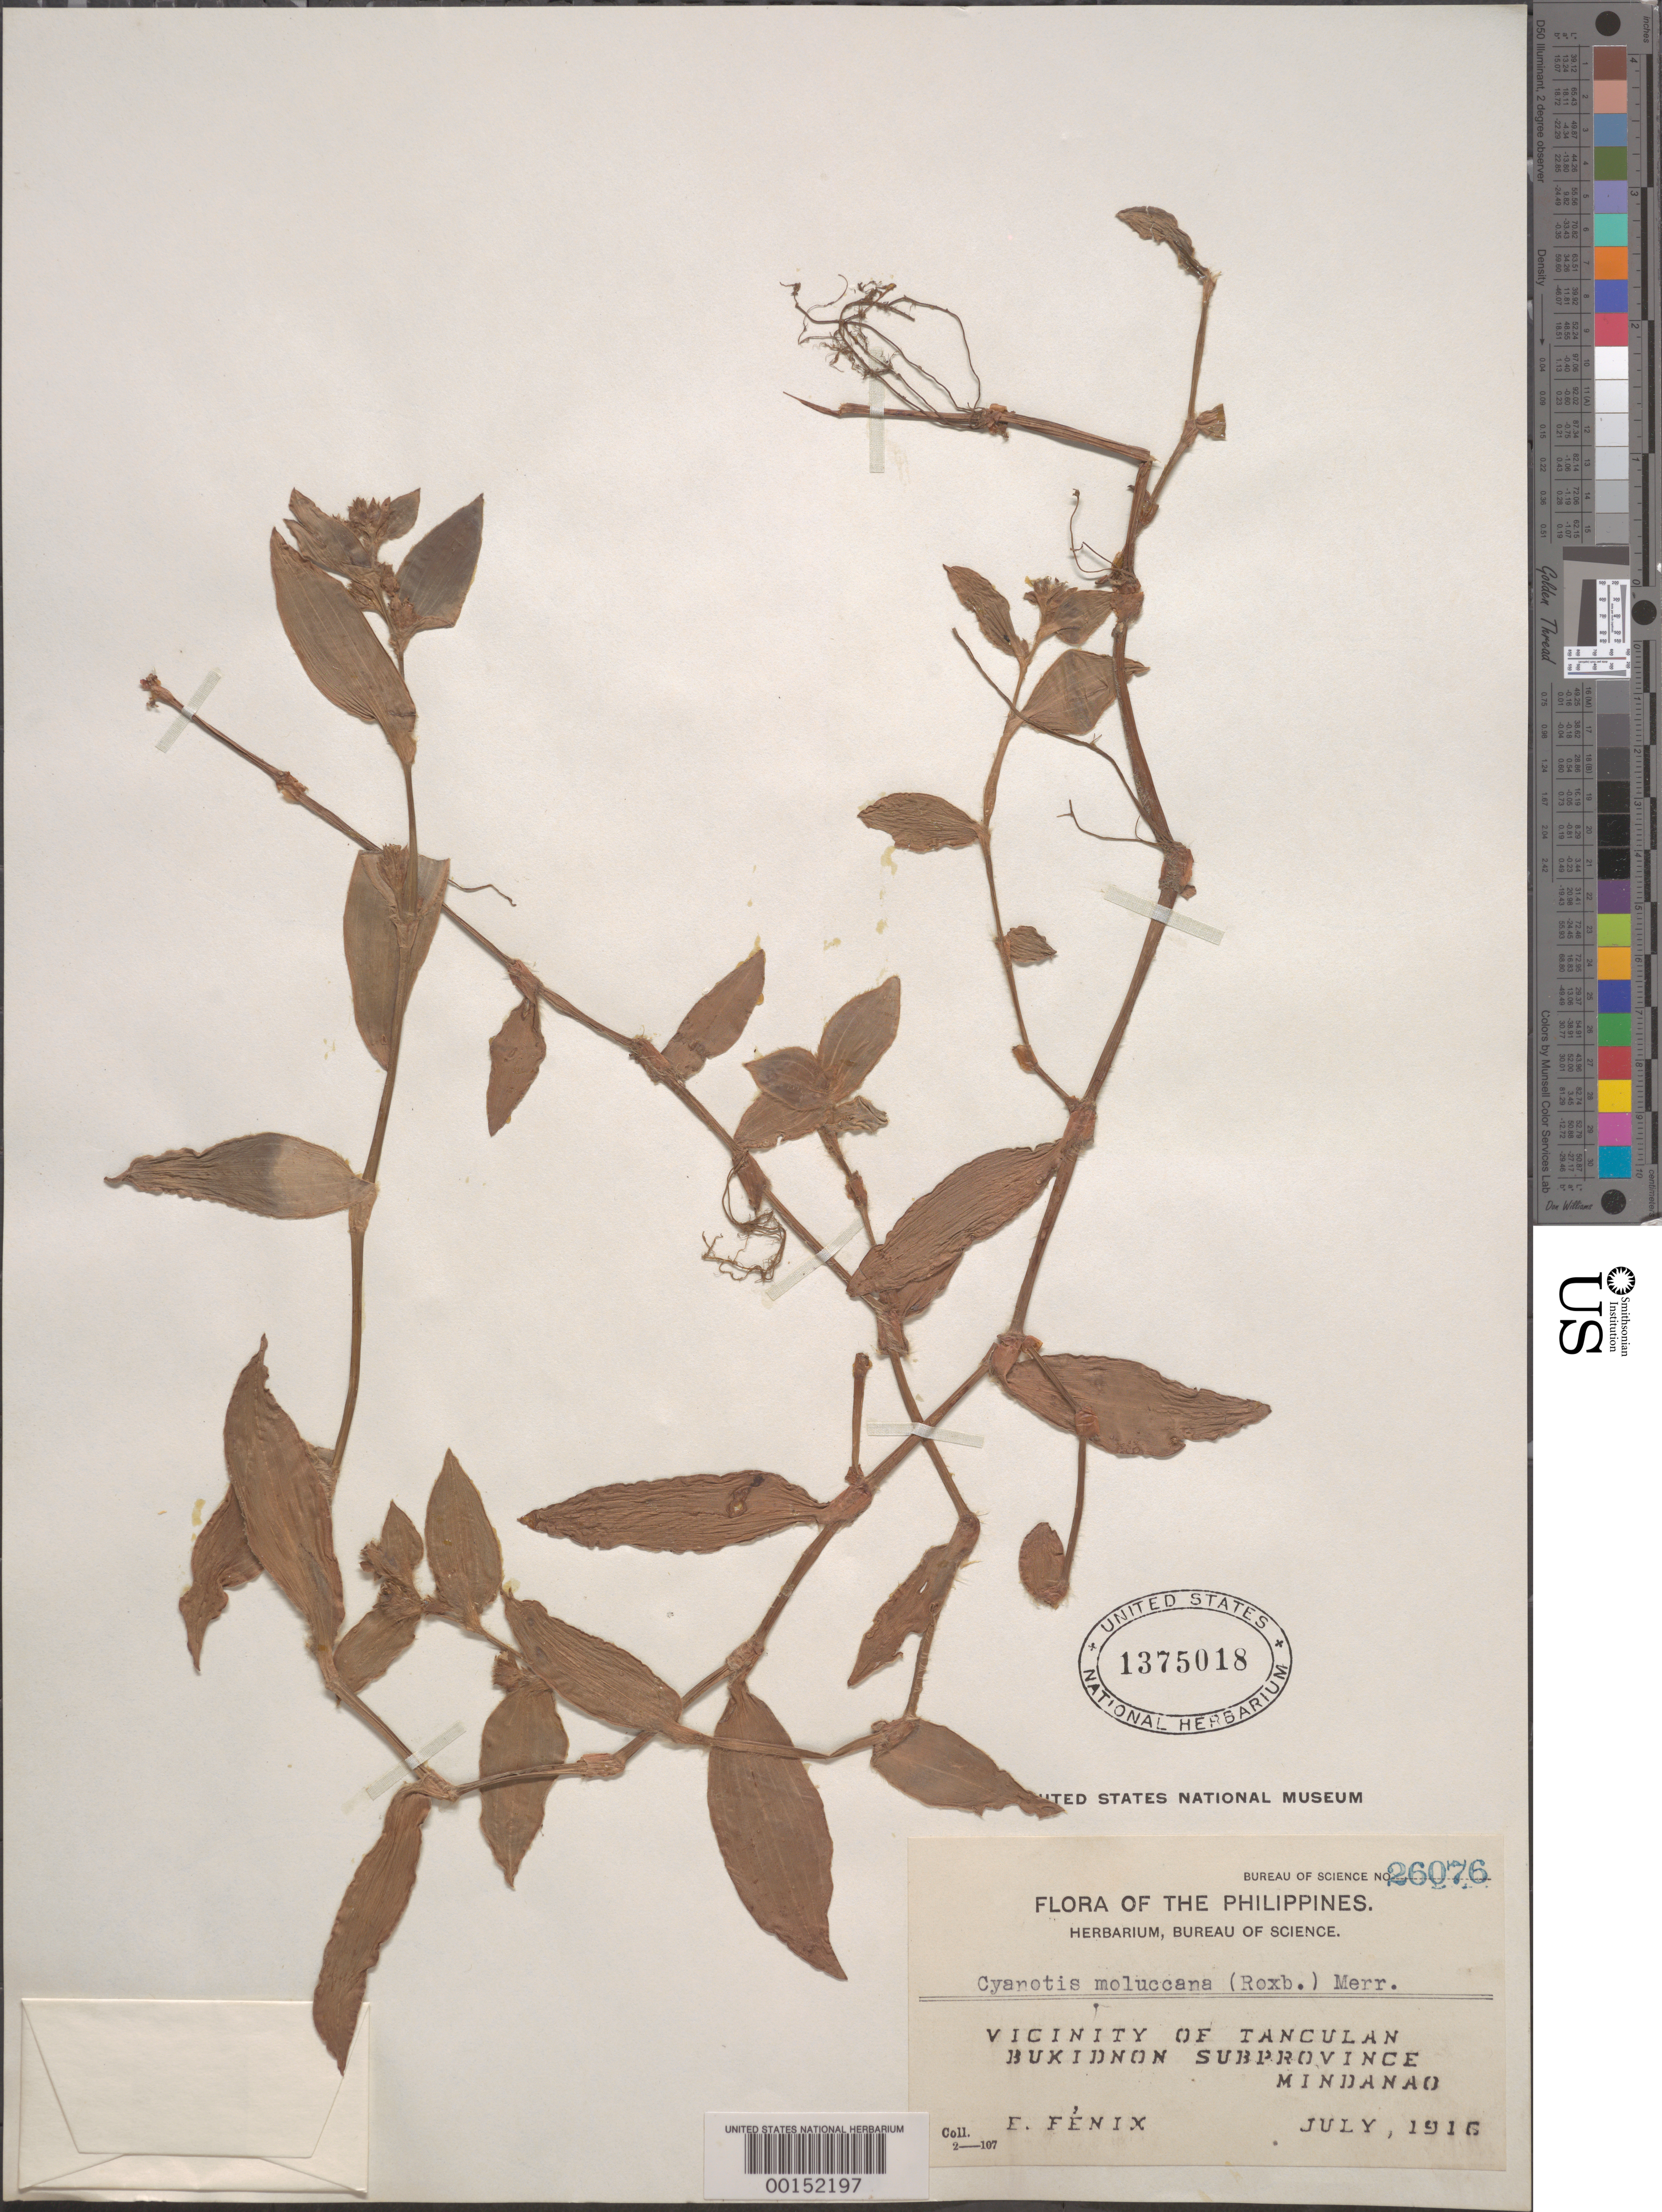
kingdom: Plantae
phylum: Tracheophyta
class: Liliopsida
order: Commelinales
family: Commelinaceae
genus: Belosynapsis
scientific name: Belosynapsis ciliata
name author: (Blume) R.S. Rao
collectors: E. Fenix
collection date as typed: Jul 1916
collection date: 1916-07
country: Philippines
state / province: Northern Mindanao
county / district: Bukidnon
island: Mindanao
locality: Tanculan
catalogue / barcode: US 1375018